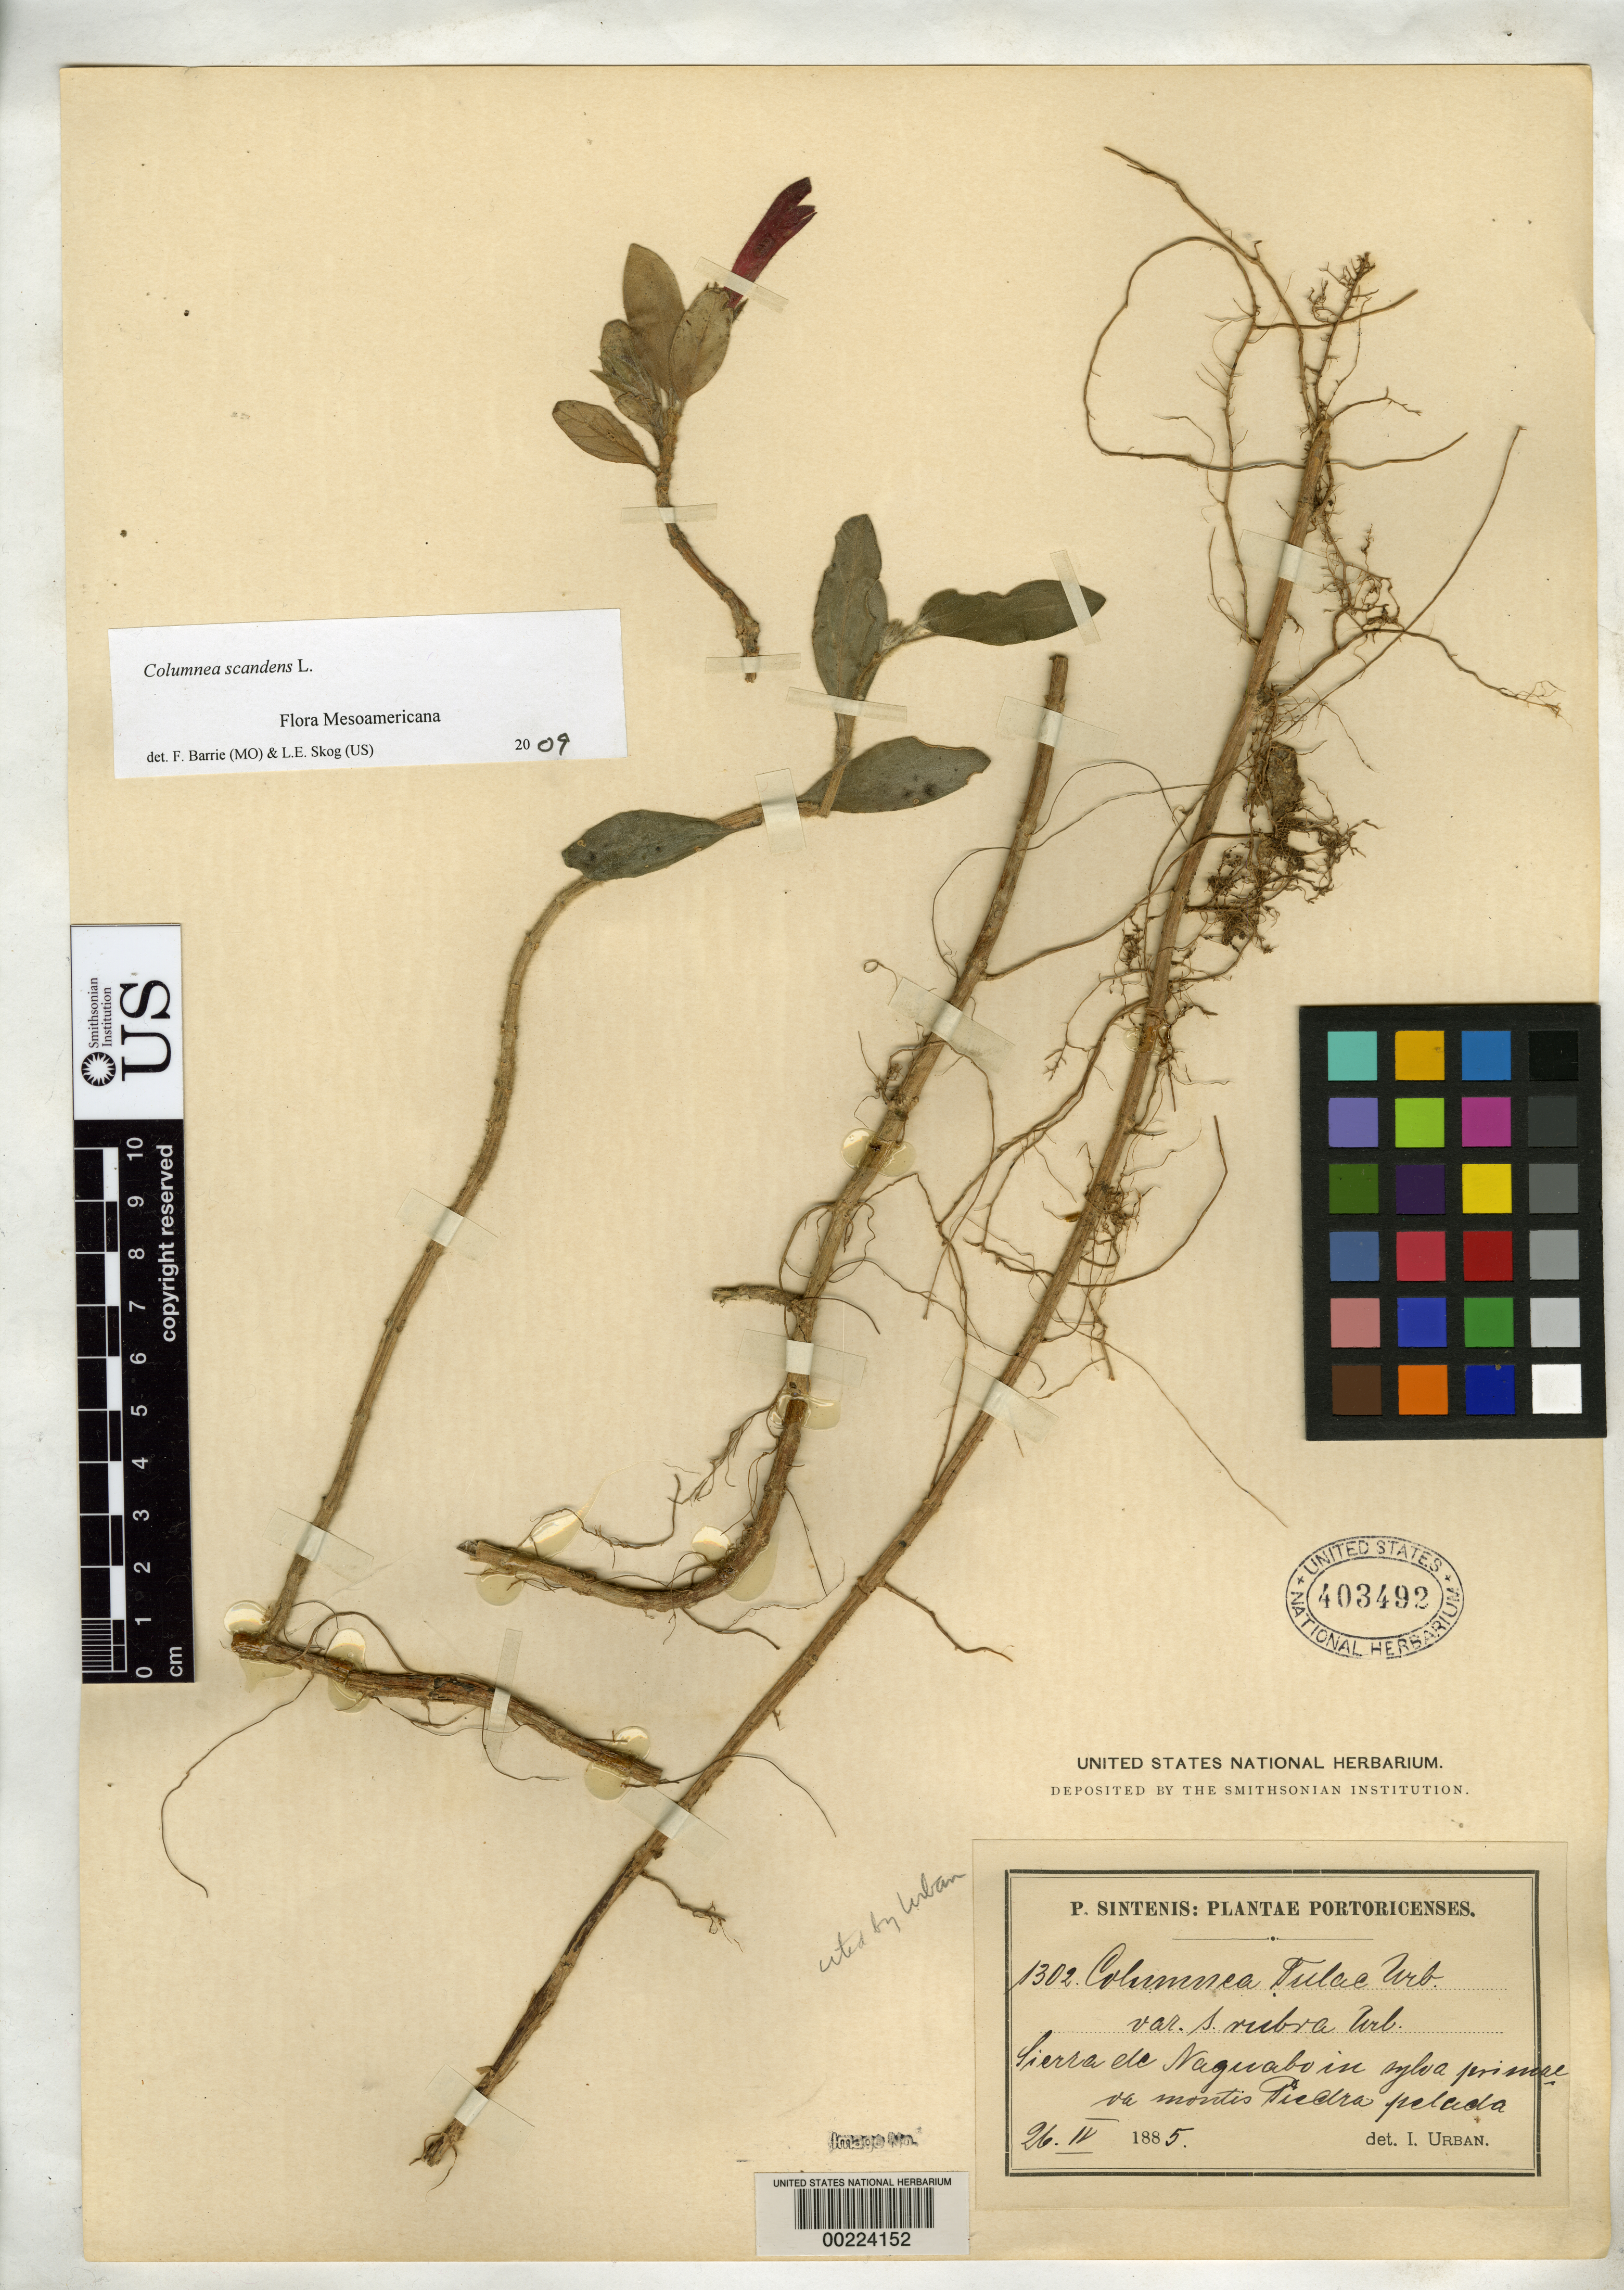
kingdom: Plantae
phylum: Tracheophyta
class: Magnoliopsida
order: Lamiales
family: Gesneriaceae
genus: Columnea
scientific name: Columnea tulae var. rubra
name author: Urb.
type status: Isosyntype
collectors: P. Sintenis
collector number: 1302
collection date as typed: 26. IV 1885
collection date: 1885-04-26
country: Puerto Rico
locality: Sierra de Naguabo in sylva primaeva montis Piedra pelada.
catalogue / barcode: US 403492